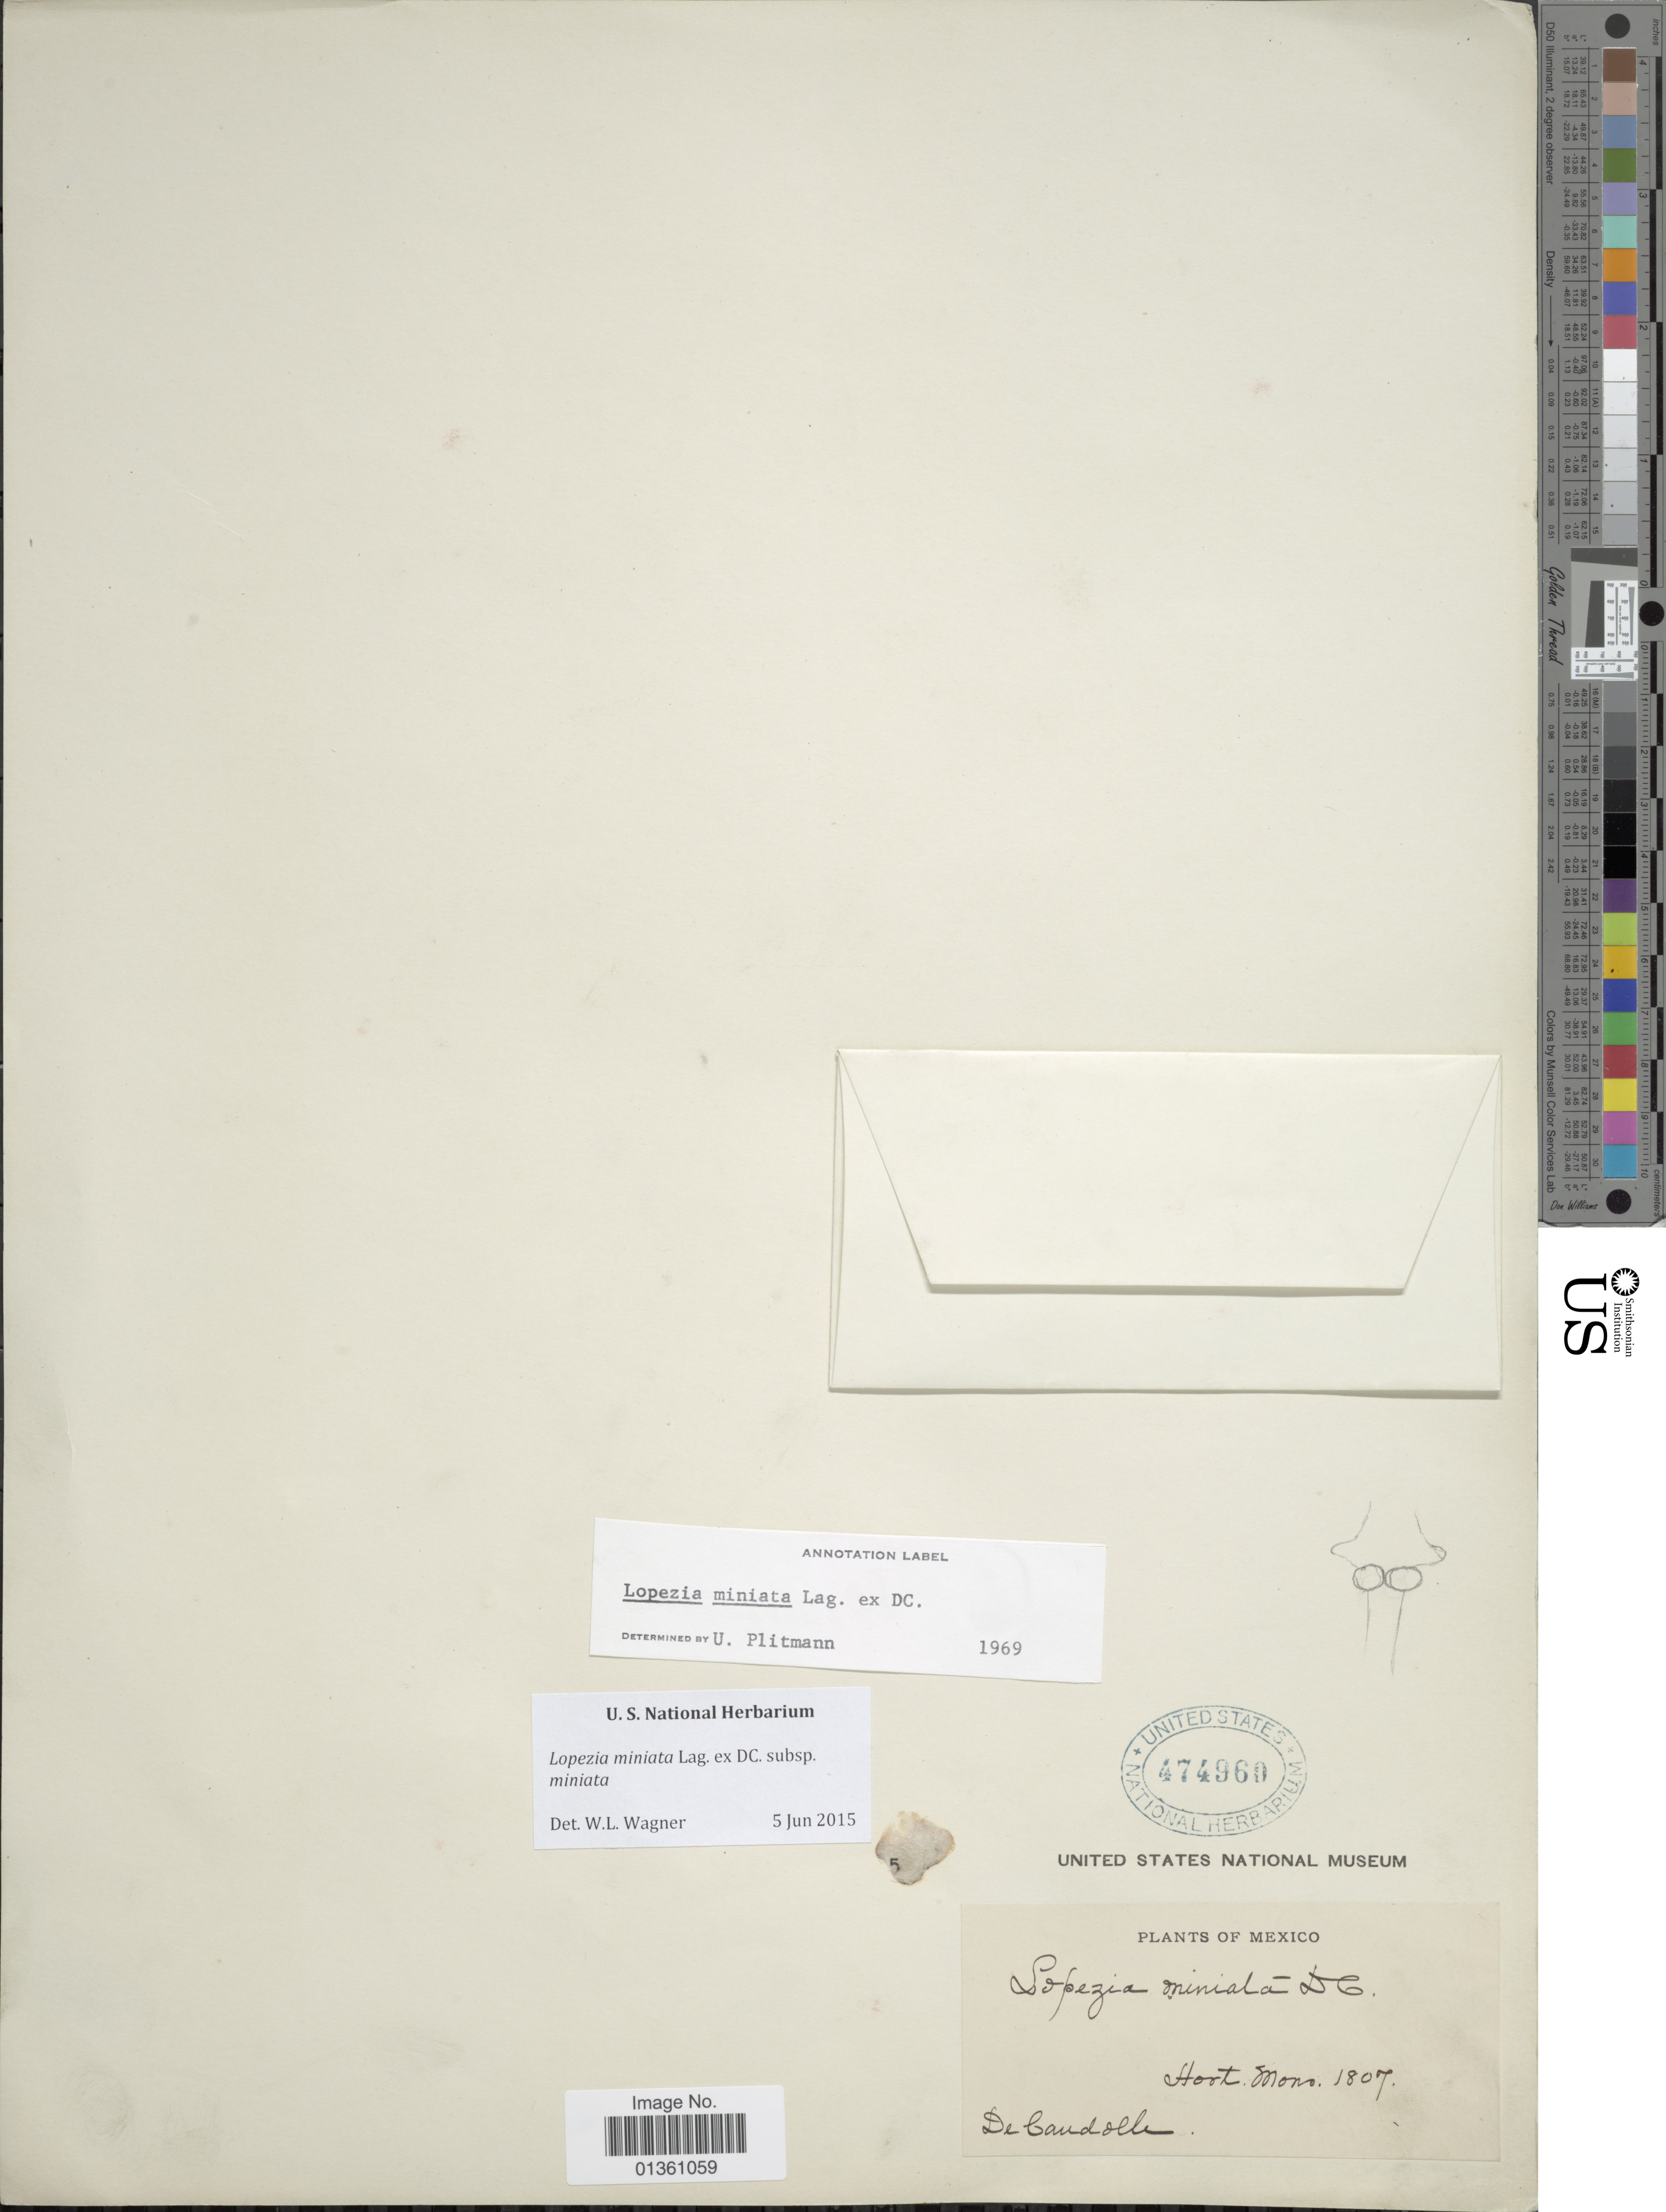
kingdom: Plantae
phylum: Tracheophyta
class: Magnoliopsida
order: Myrtales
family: Onagraceae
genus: Lopezia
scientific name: Lopezia miniata subsp. miniata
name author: Lag. ex DC.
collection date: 1807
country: Mexico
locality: Hort. Mons.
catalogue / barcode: US 474960